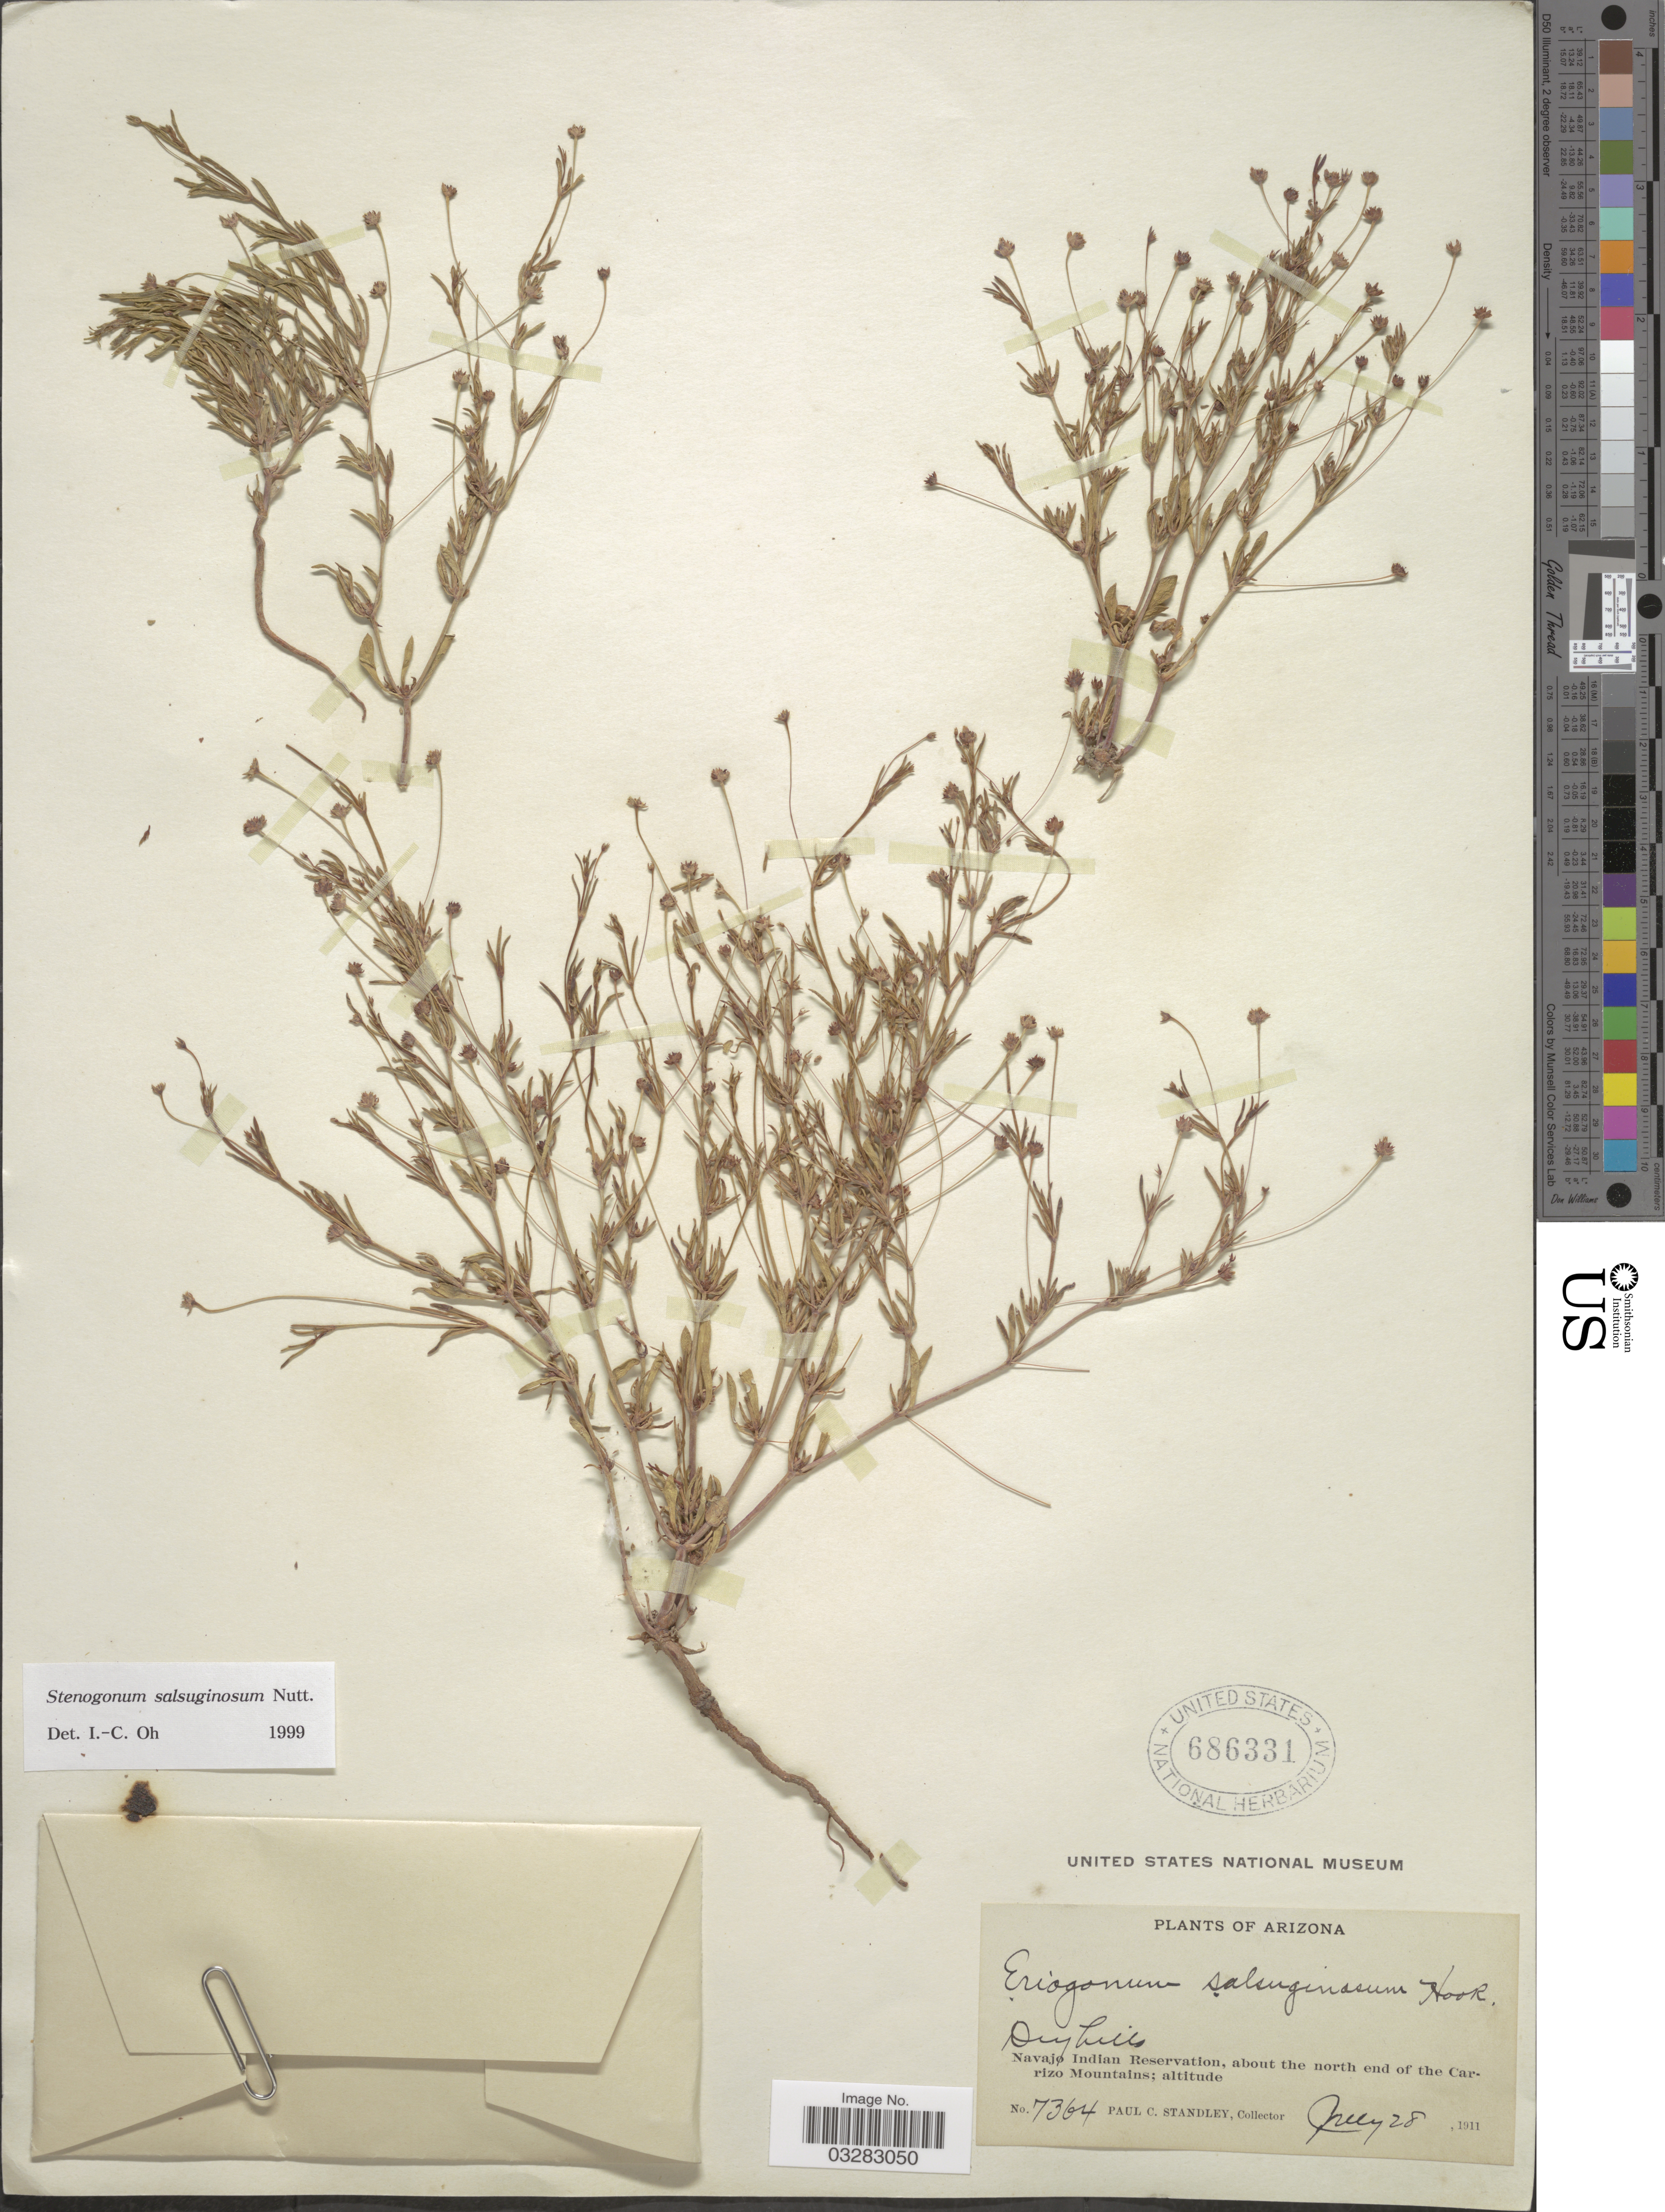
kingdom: Plantae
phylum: Tracheophyta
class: Magnoliopsida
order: Caryophyllales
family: Polygonaceae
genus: Stenogonum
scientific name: Stenogonum salsuginosum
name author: Nutt.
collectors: P. C. Standley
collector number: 7364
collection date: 1911-07-28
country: United States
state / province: Arizona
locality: Navajo Indian Reservation, about the north end of the Carrizo Mountains.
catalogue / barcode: US 686331